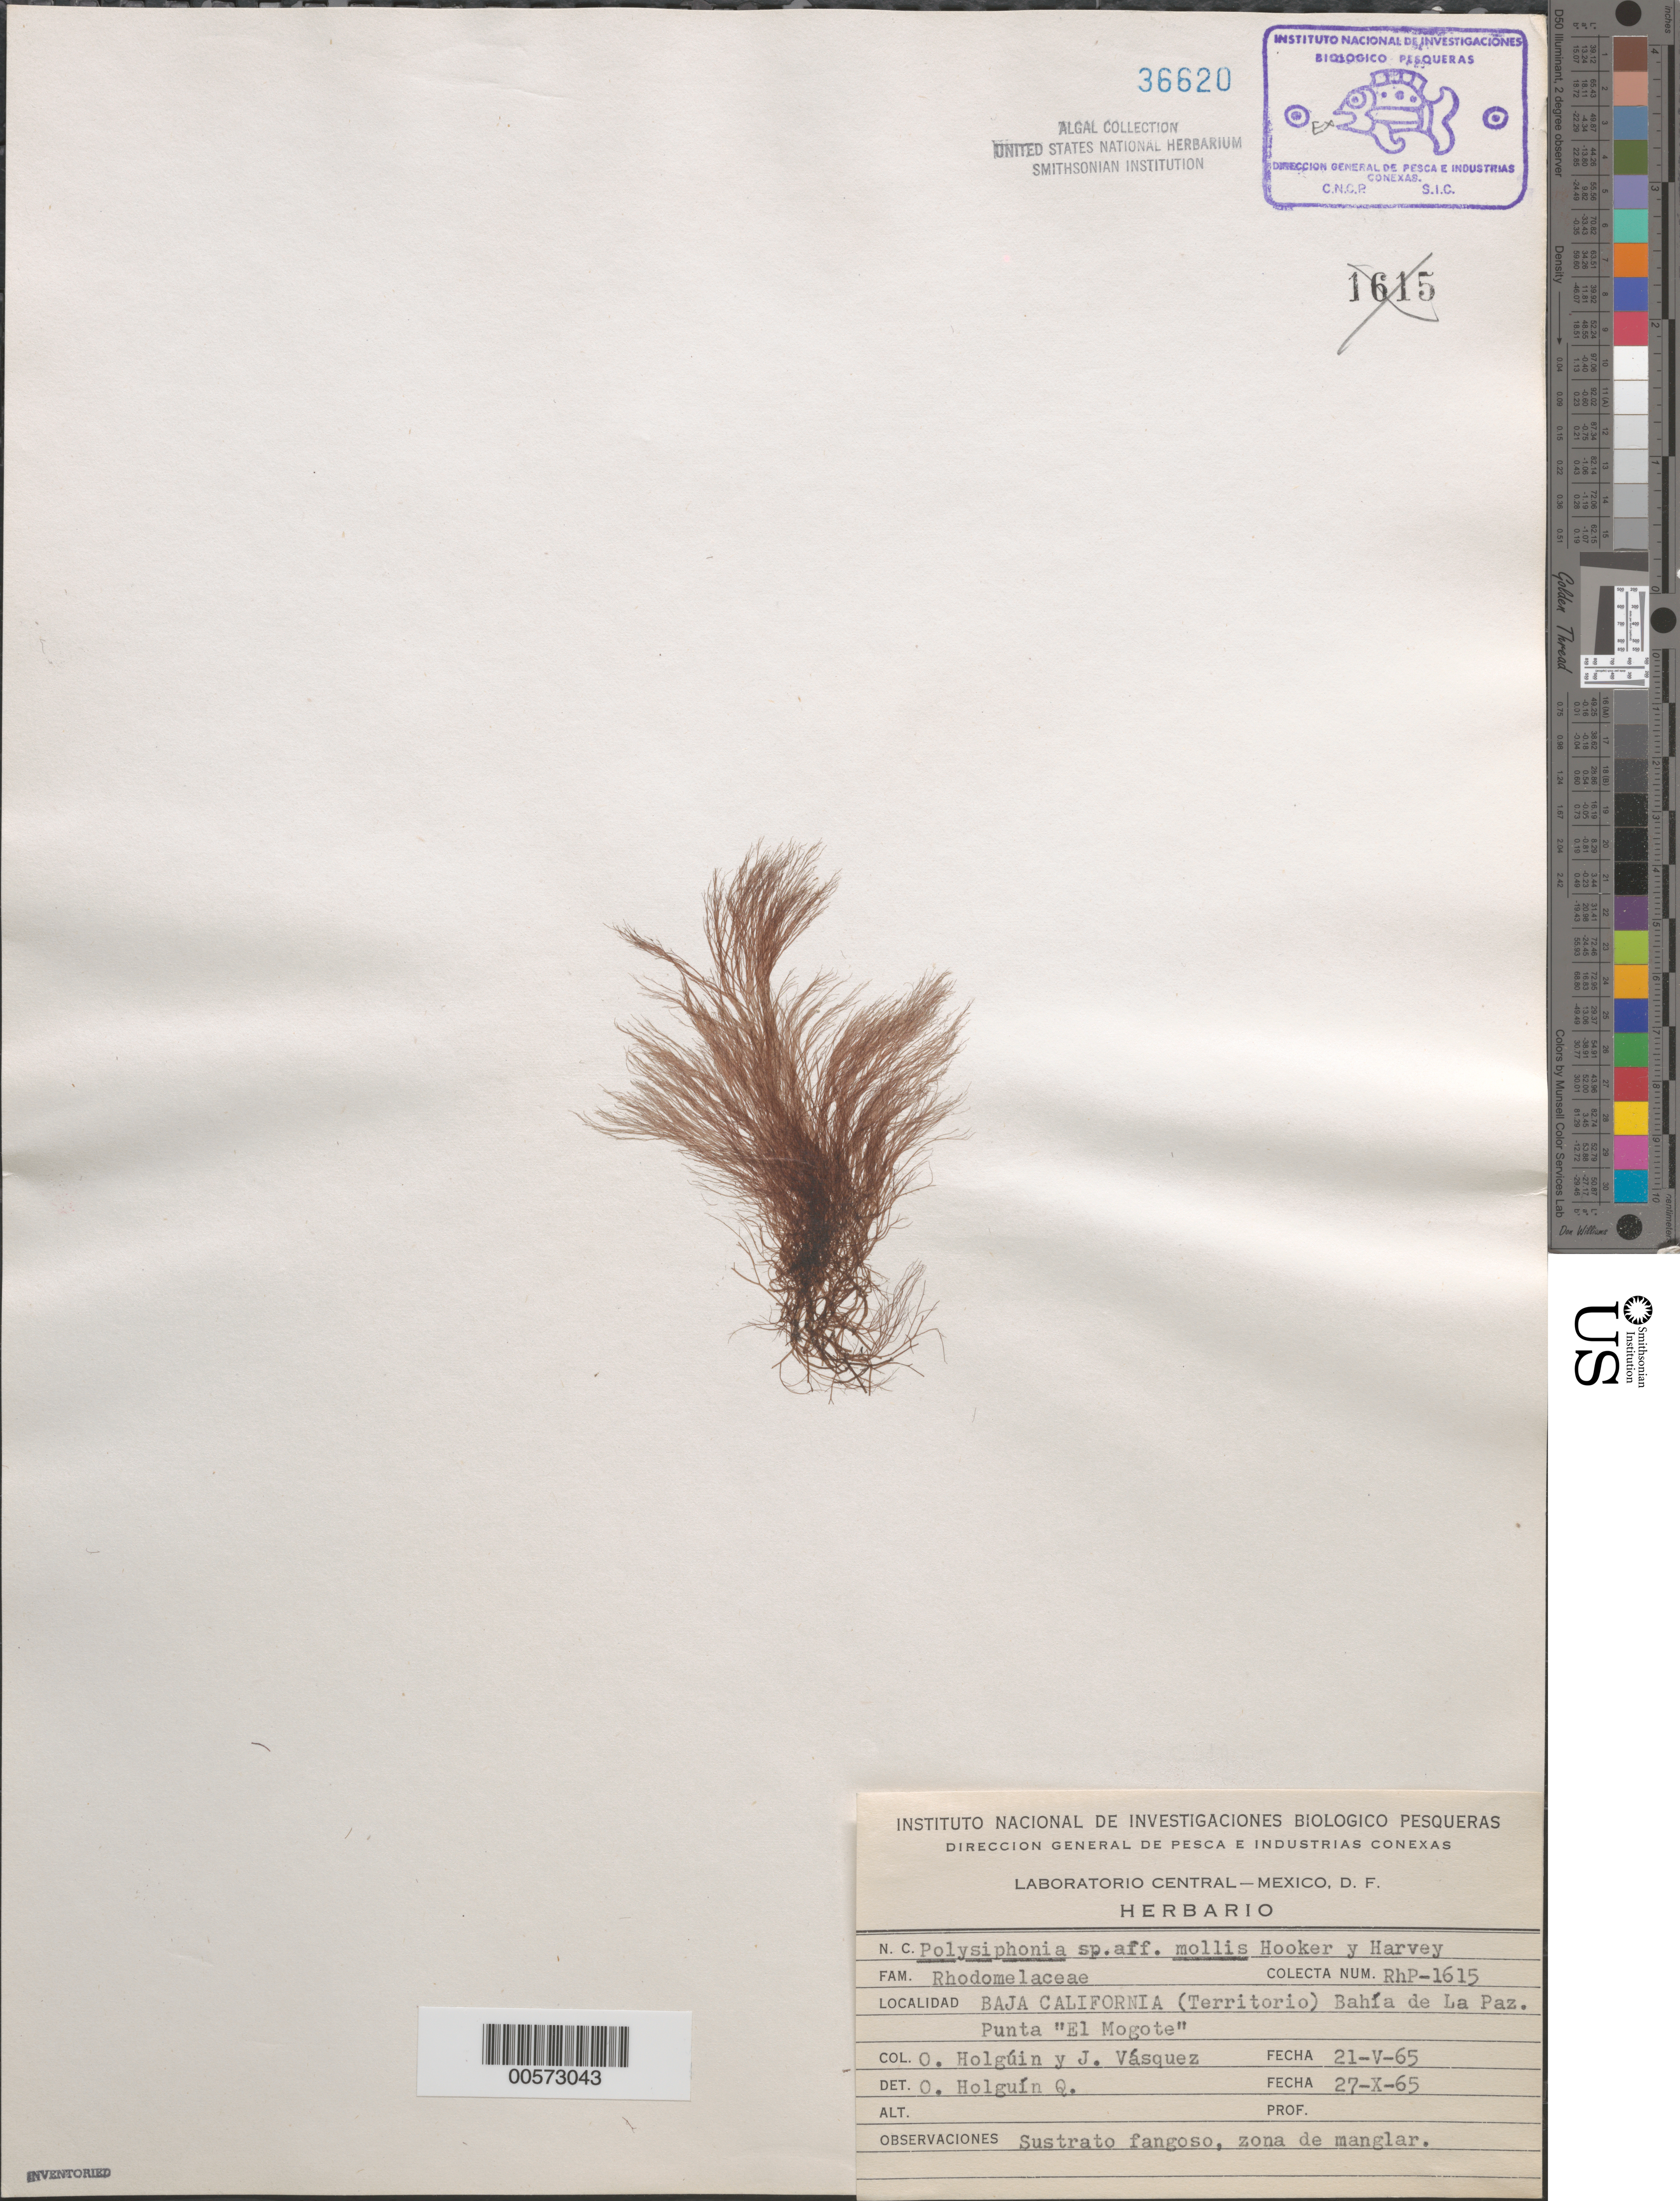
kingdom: Plantae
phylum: Rhodophyta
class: Florideophyceae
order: Ceramiales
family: Rhodomelaceae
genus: Polysiphonia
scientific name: Polysiphonia mollis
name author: Hook. f. & Harv.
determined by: Holguin Q., O.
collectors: O. Holguin Q. & J. Vazquez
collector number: Rhp-1615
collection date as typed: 21 May 1965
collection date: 1965-05-21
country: Mexico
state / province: Baja California Sur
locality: Punta El Mogote, Bahia de La Paz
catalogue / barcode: US 36620